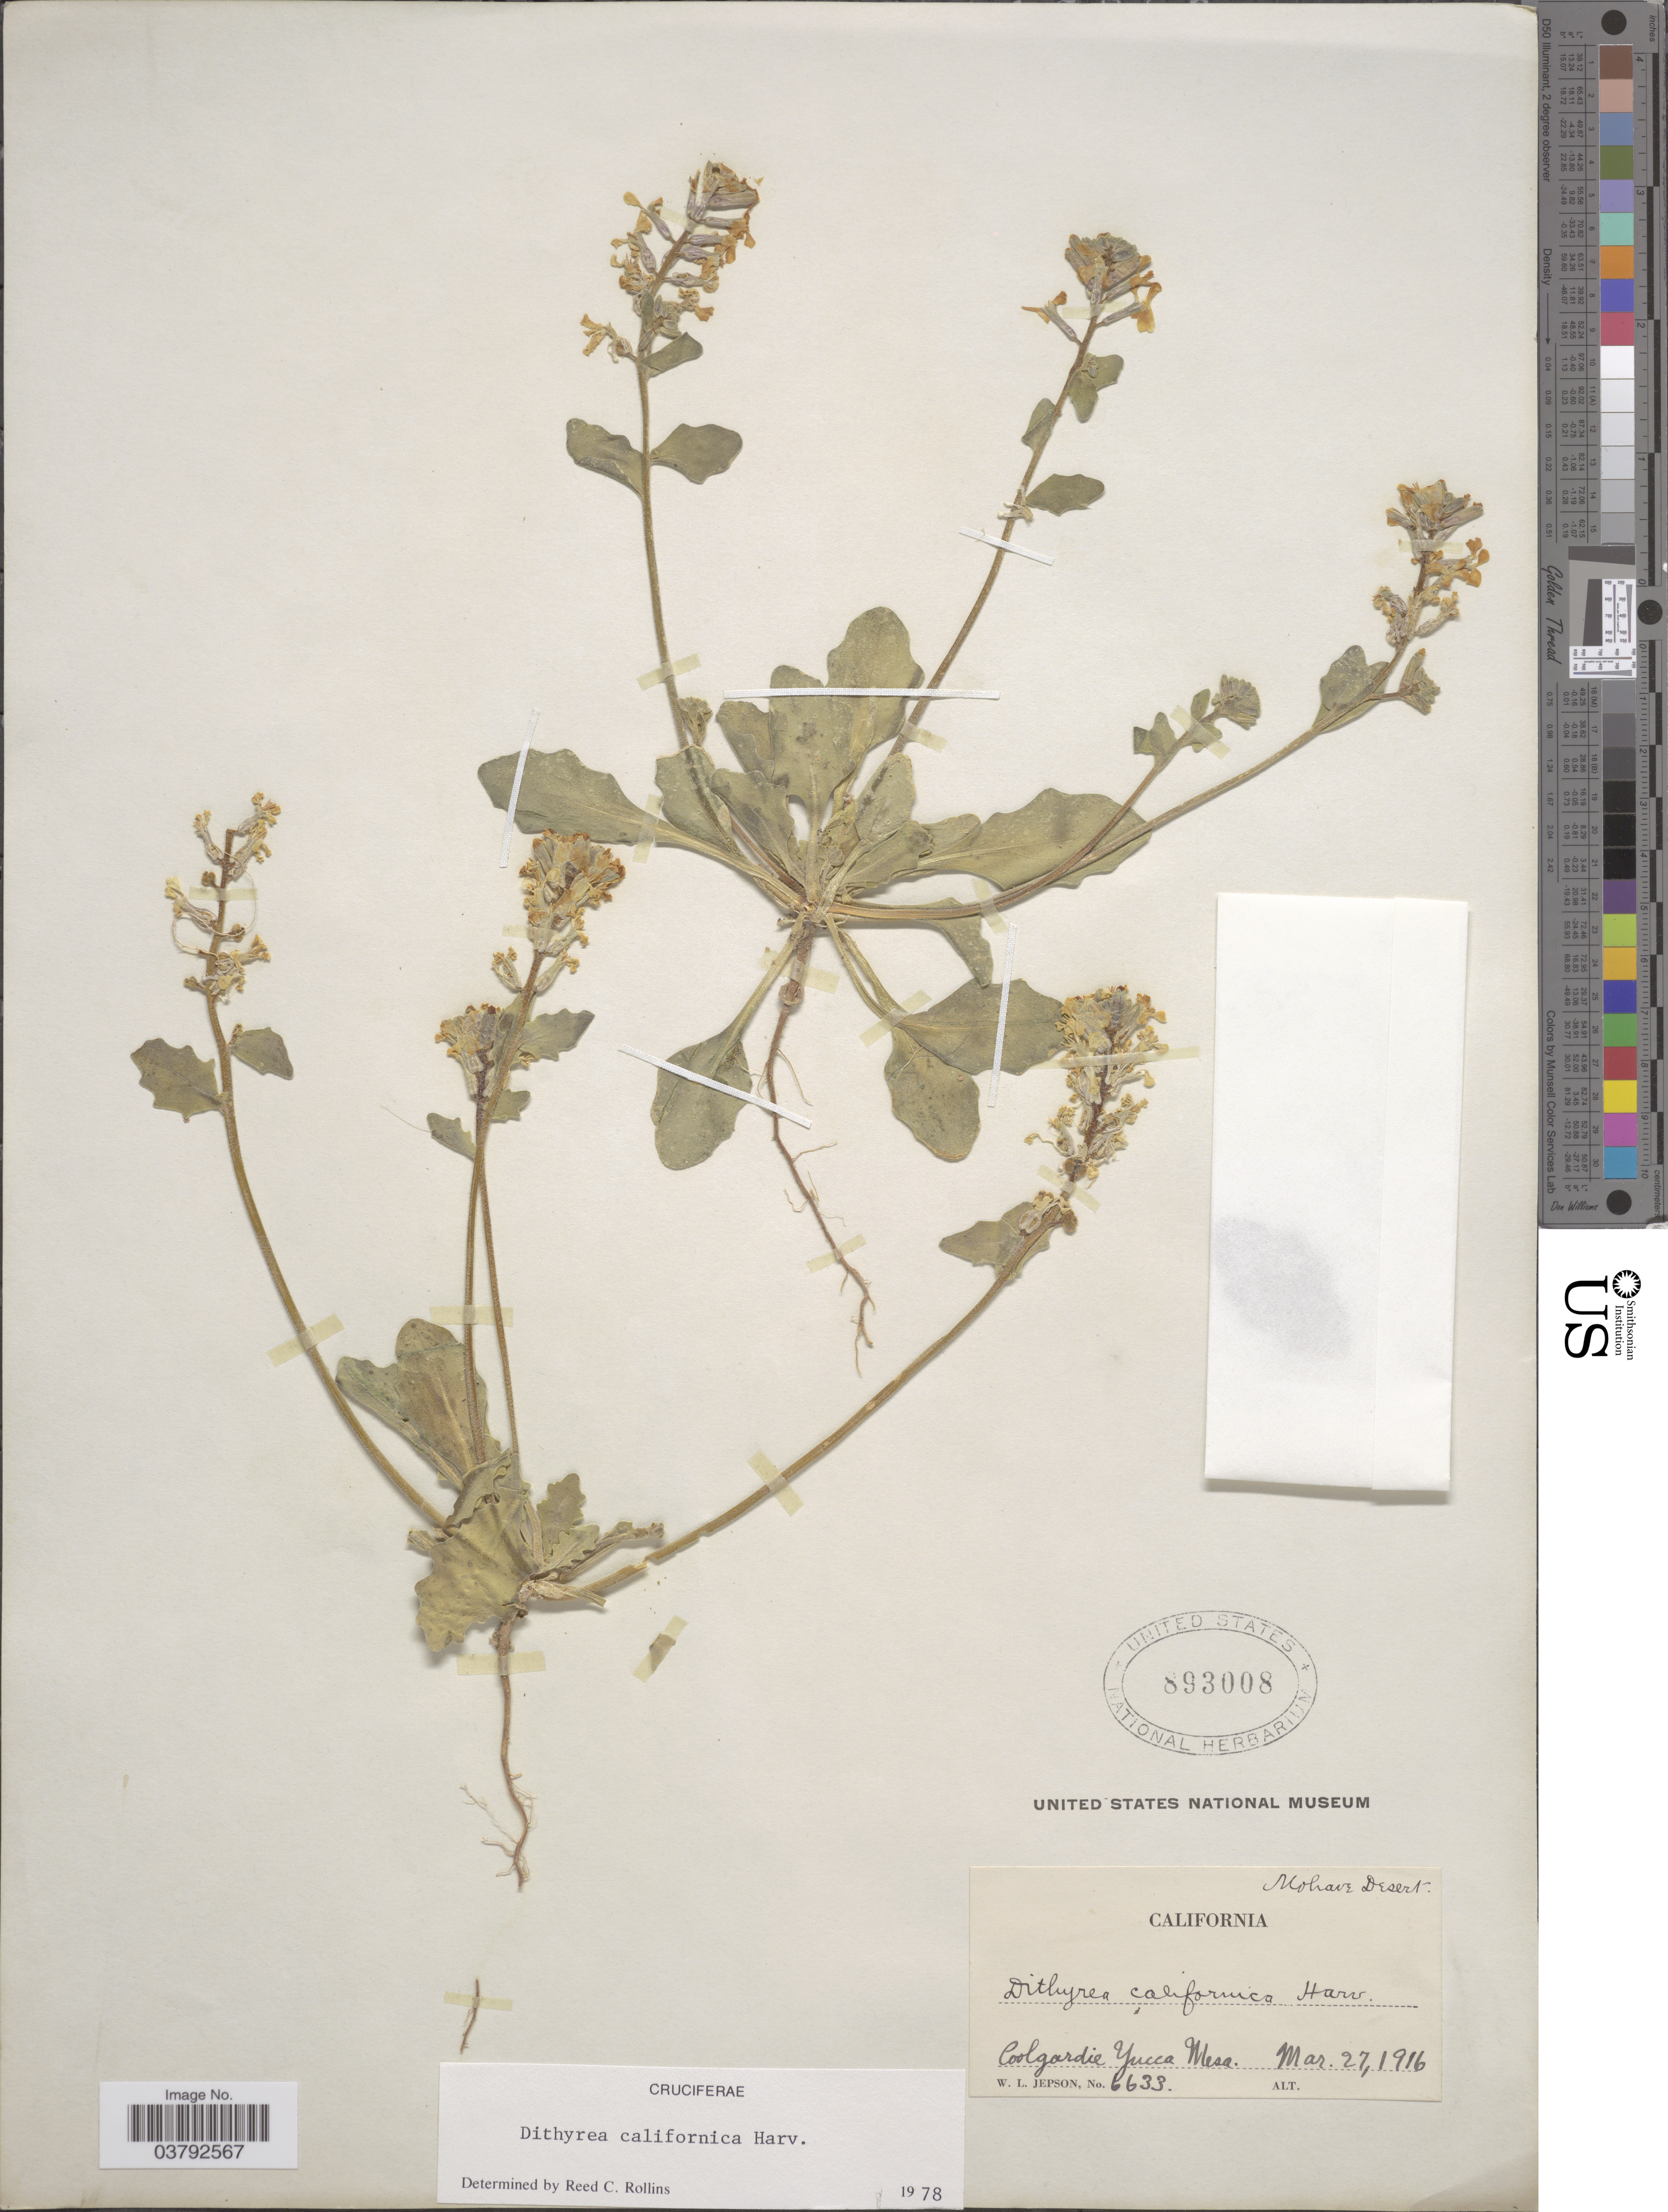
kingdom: Plantae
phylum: Tracheophyta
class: Magnoliopsida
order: Brassicales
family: Brassicaceae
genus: Dithyrea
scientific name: Dithyrea californica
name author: Harv.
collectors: W. L. Jepson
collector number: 6633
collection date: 1916-03-27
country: United States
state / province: California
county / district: Kern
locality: Coolgardie Yucca Mesa. Mohave Desert.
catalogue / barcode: US 893008